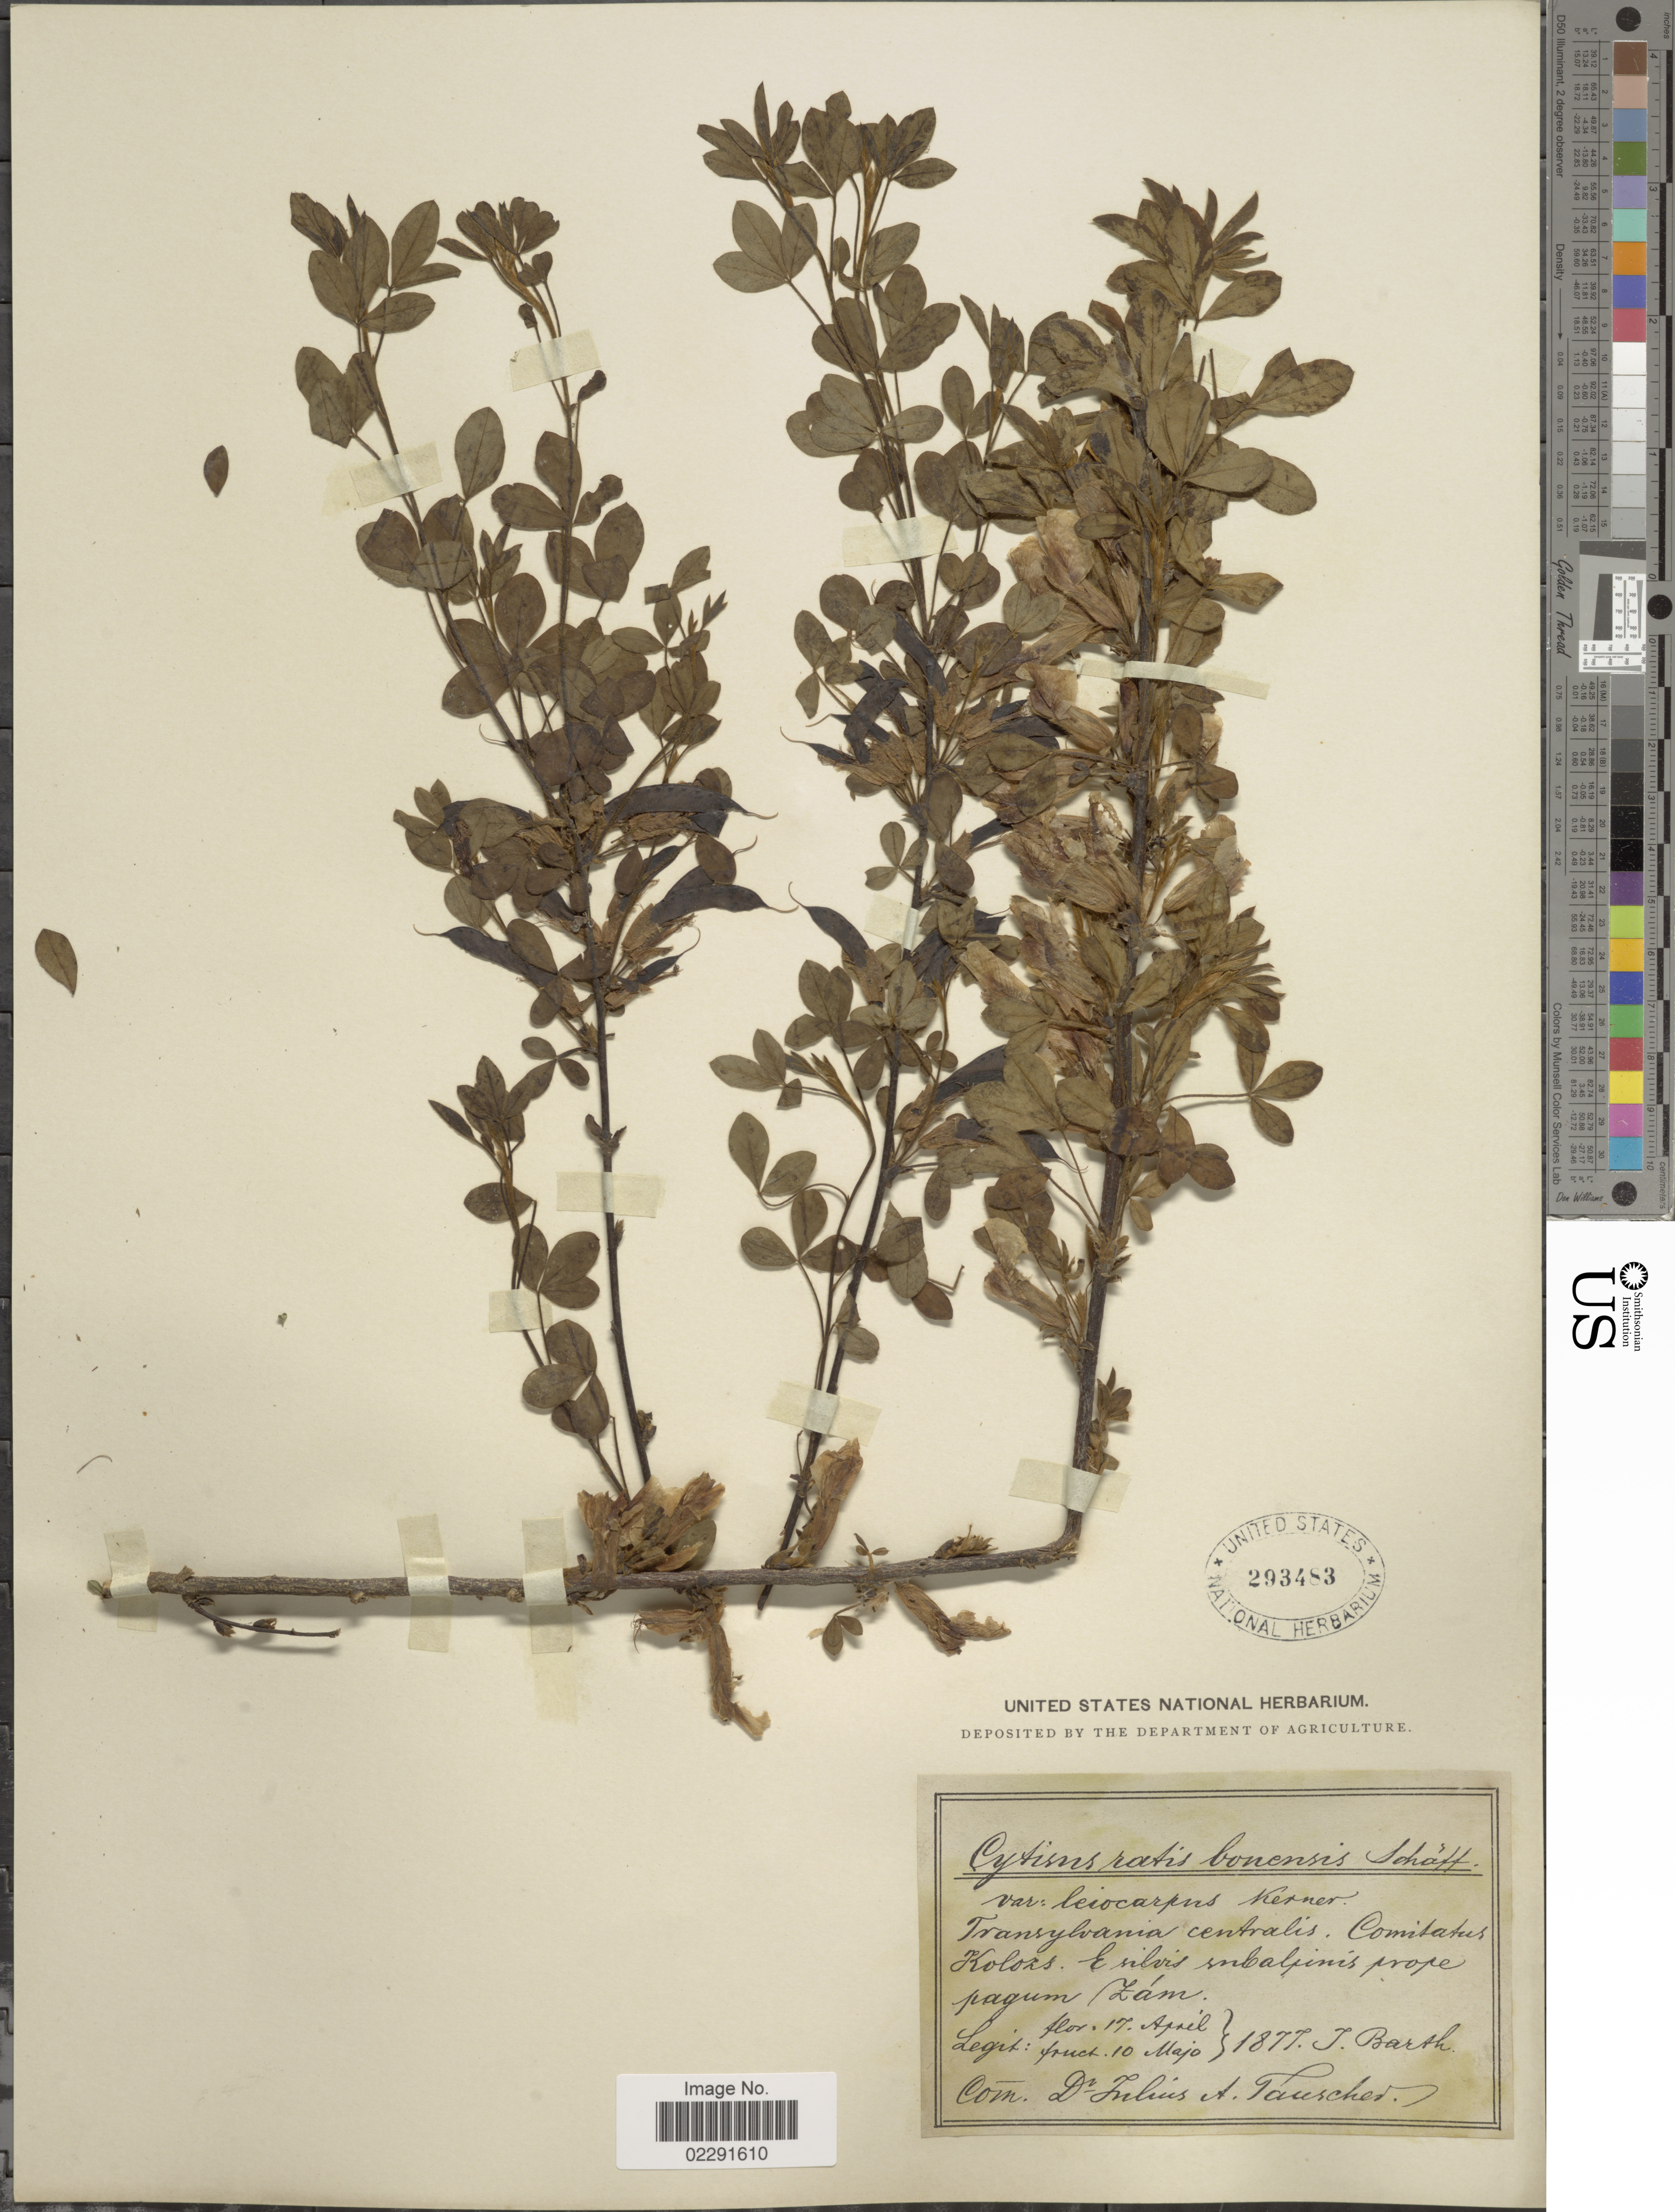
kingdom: Plantae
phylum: Tracheophyta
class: Magnoliopsida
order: Fabales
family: Fabaceae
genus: Cytisus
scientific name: Cytisus supinus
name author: L.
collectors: J. Barth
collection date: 1877-04-17/1877-05-10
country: Romania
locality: Transylvania centralis, Comitatus Kolozd, e silvis subalpinis prope pagum Zám.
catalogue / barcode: US 293483